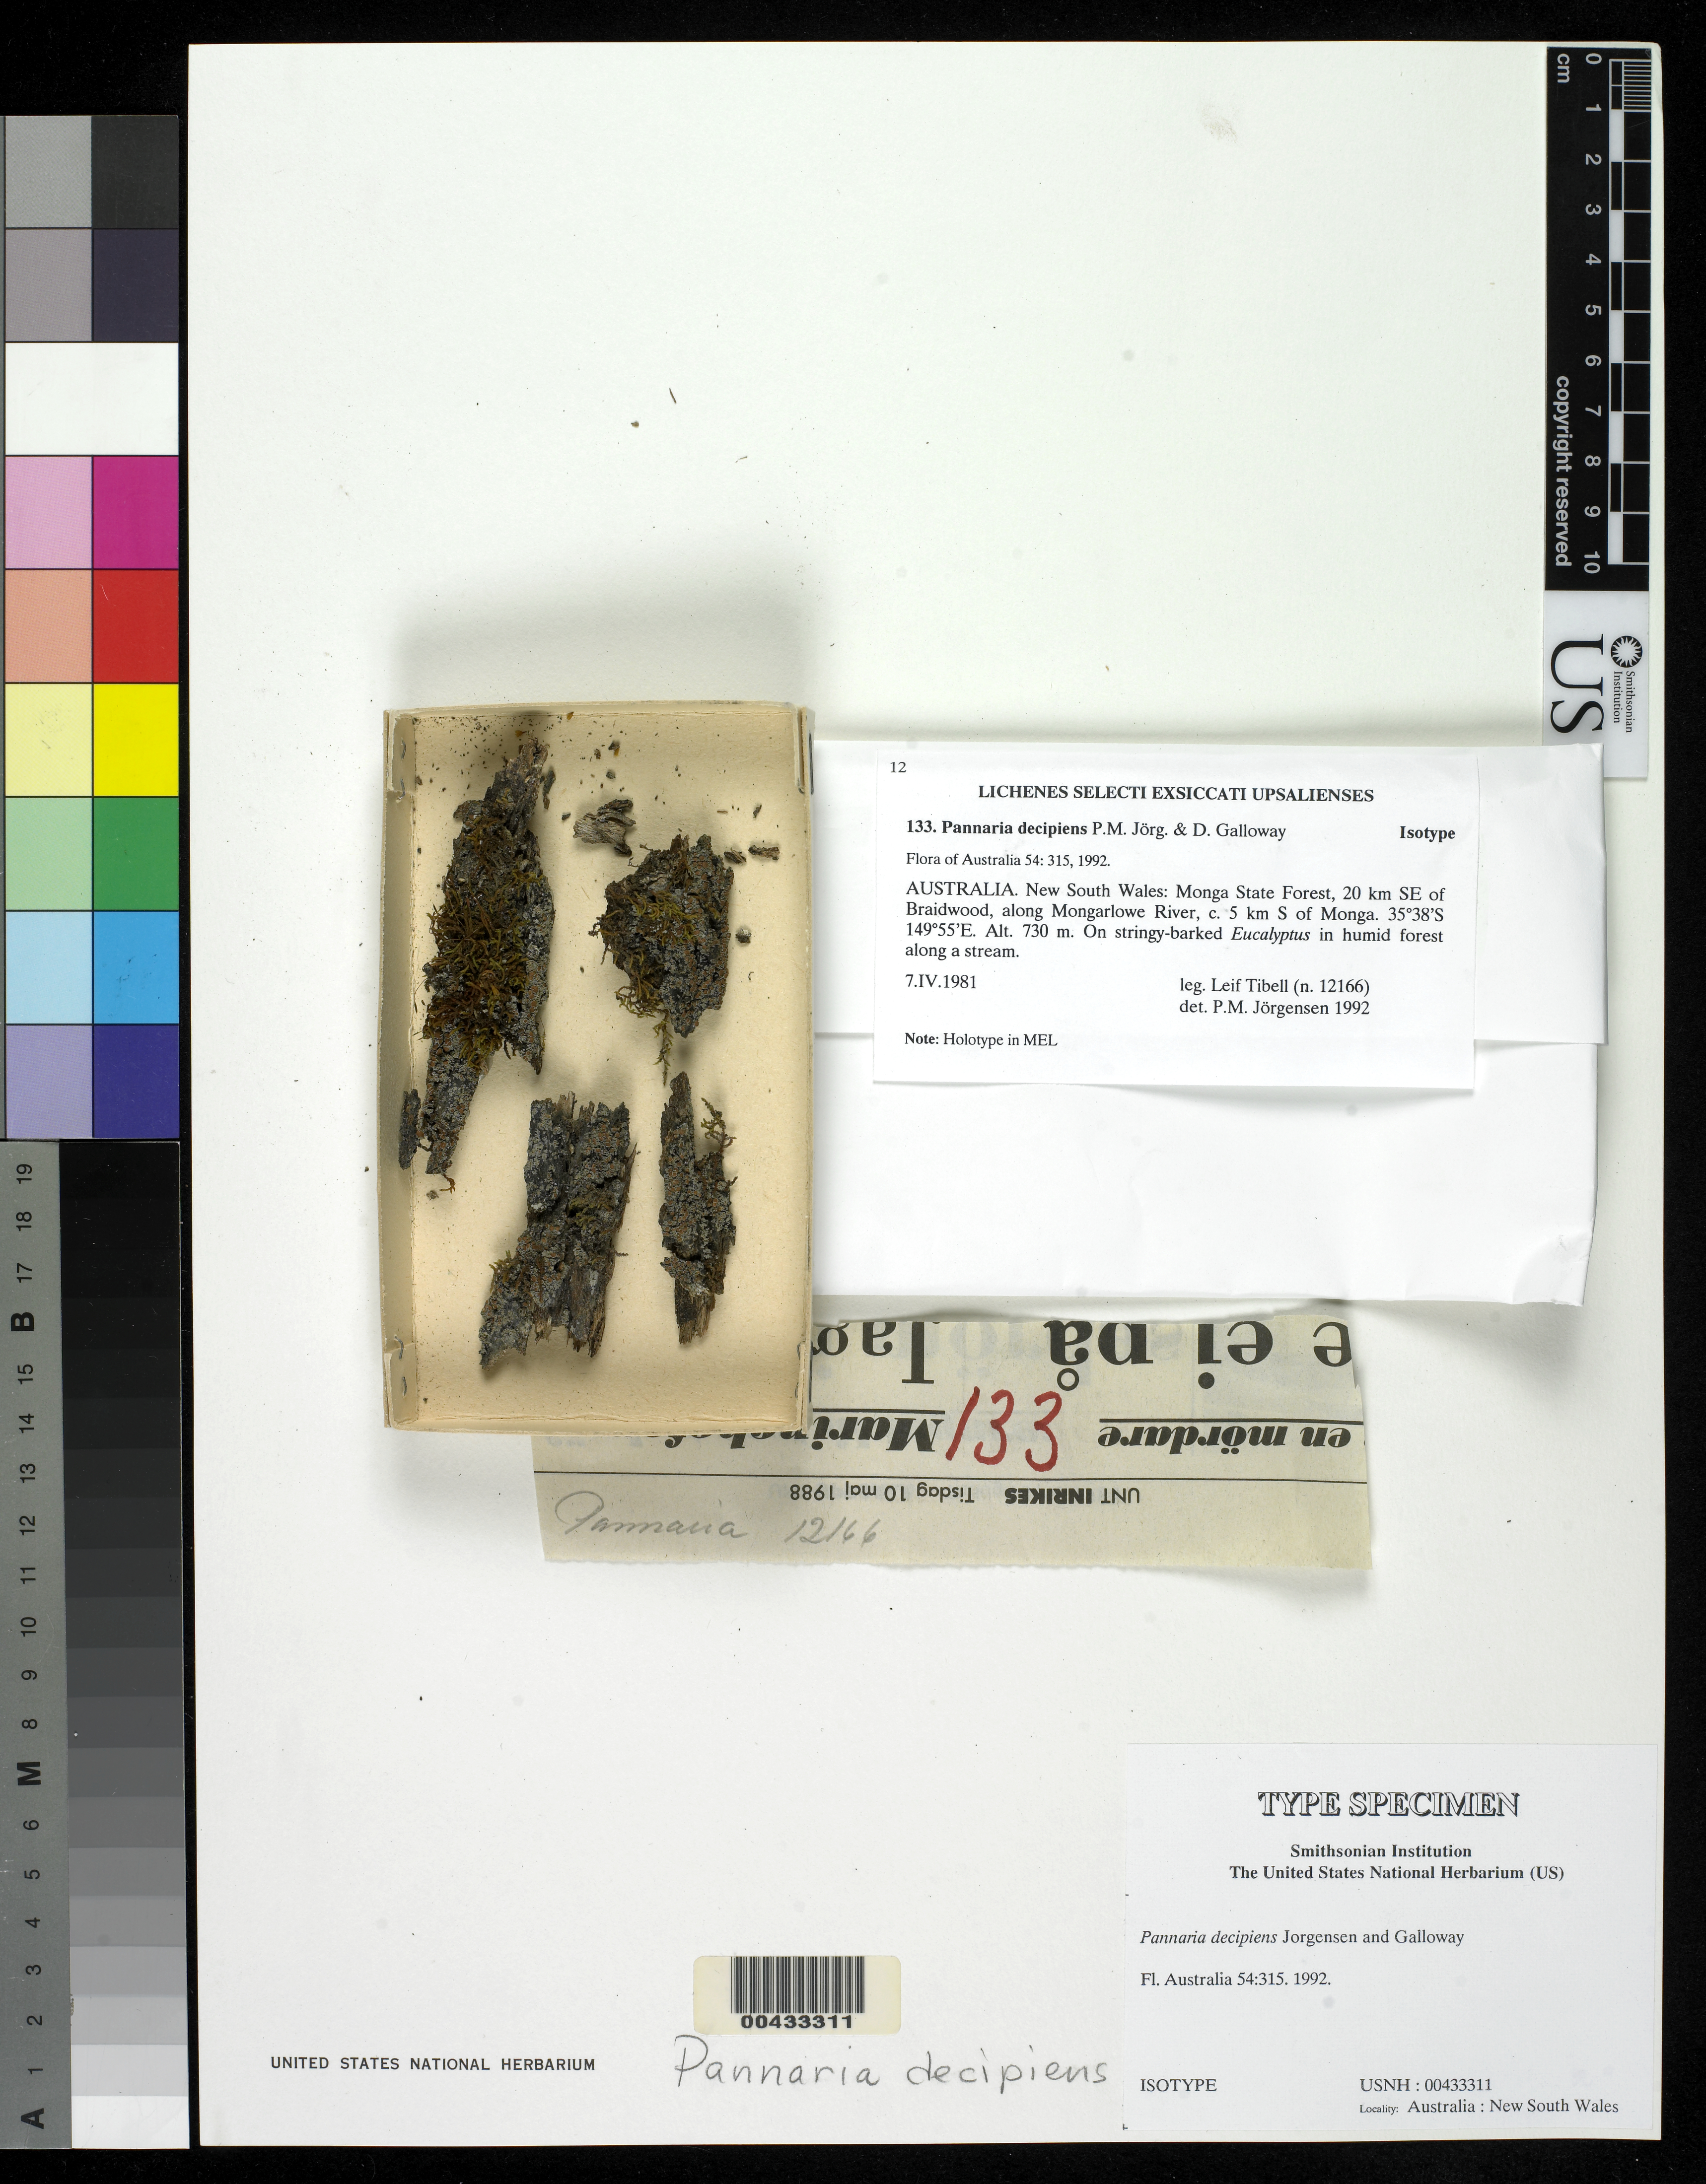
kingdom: Fungi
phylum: Ascomycota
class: Lecanoromycetes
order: Peltigerales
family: Pannariaceae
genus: Pannaria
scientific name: Pannaria decipiens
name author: P.M. Jørg. & Galloway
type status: Isotype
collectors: L. Tibell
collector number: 12166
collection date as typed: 07 Apr 1981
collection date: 1981-04-07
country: Australia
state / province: New South Wales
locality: Monga State Forest, 20 km SE of Braidwood, along Mongarlowe River, ca. 5 km S of Monga.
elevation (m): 730